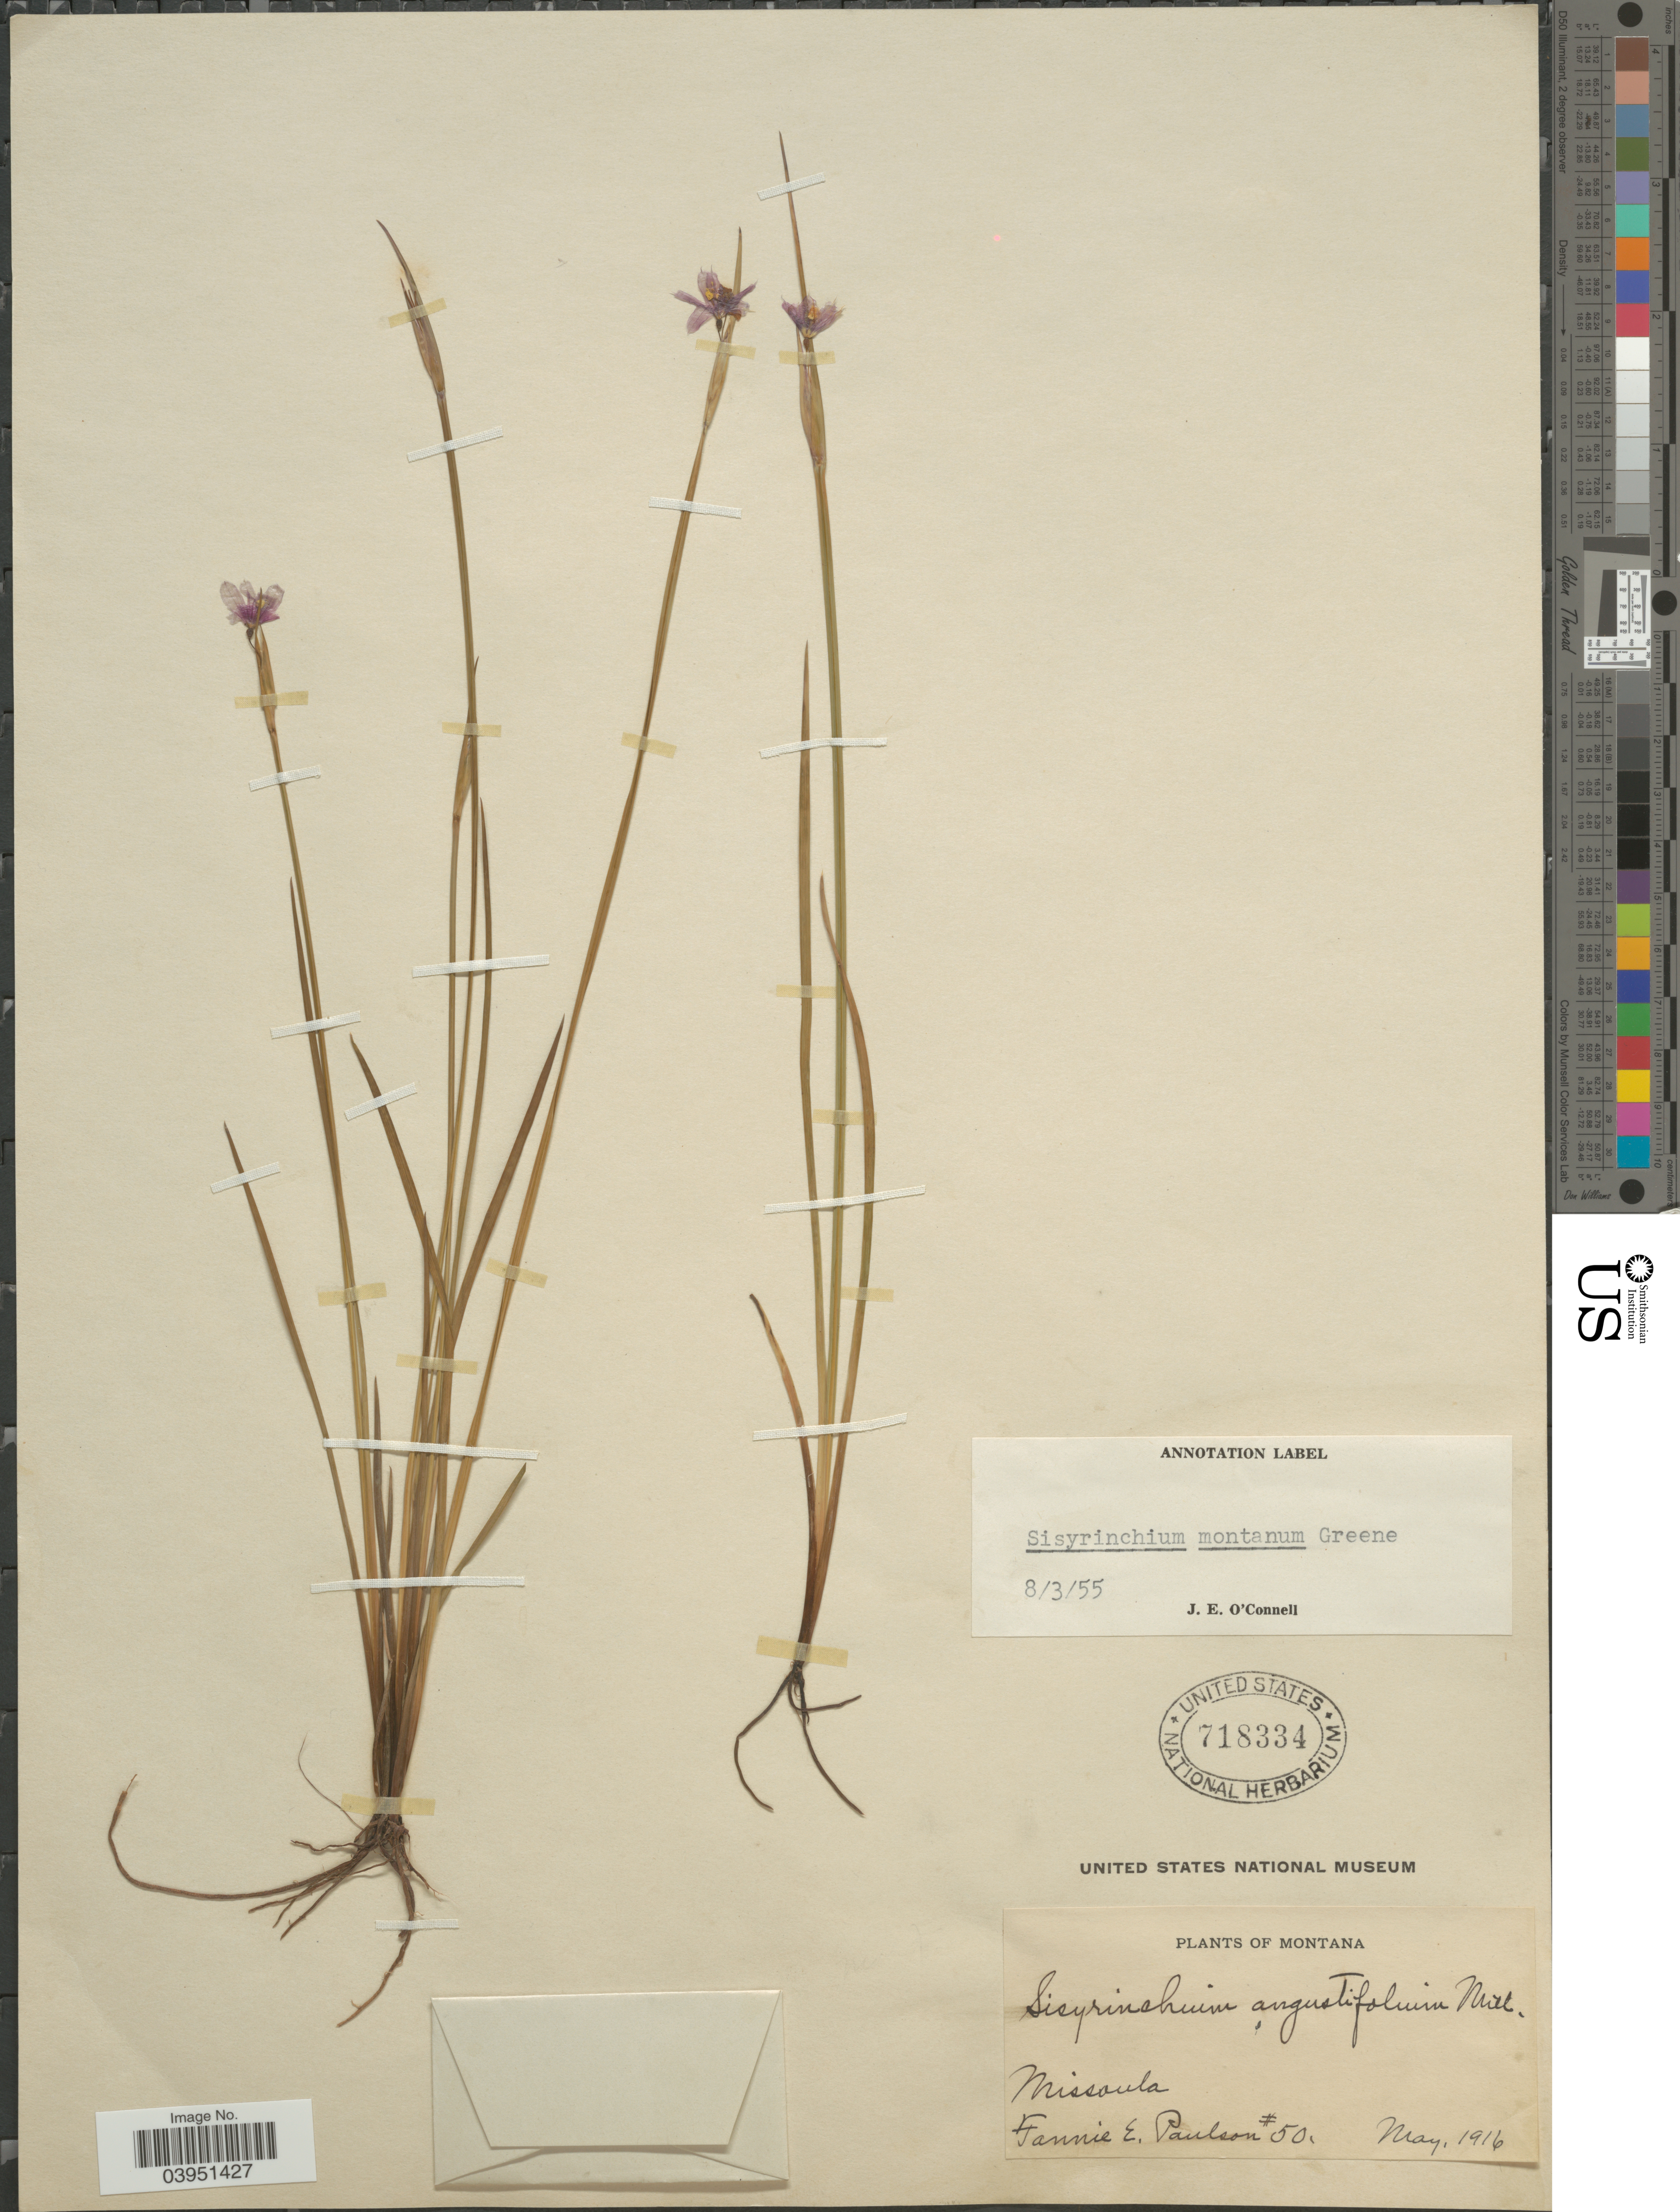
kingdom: Plantae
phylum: Tracheophyta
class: Liliopsida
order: Asparagales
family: Iridaceae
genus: Sisyrinchium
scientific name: Sisyrinchium montanum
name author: Greene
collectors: F. Paulson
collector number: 50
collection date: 1916-05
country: United States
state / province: Montana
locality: Missoula.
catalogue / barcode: US 718334